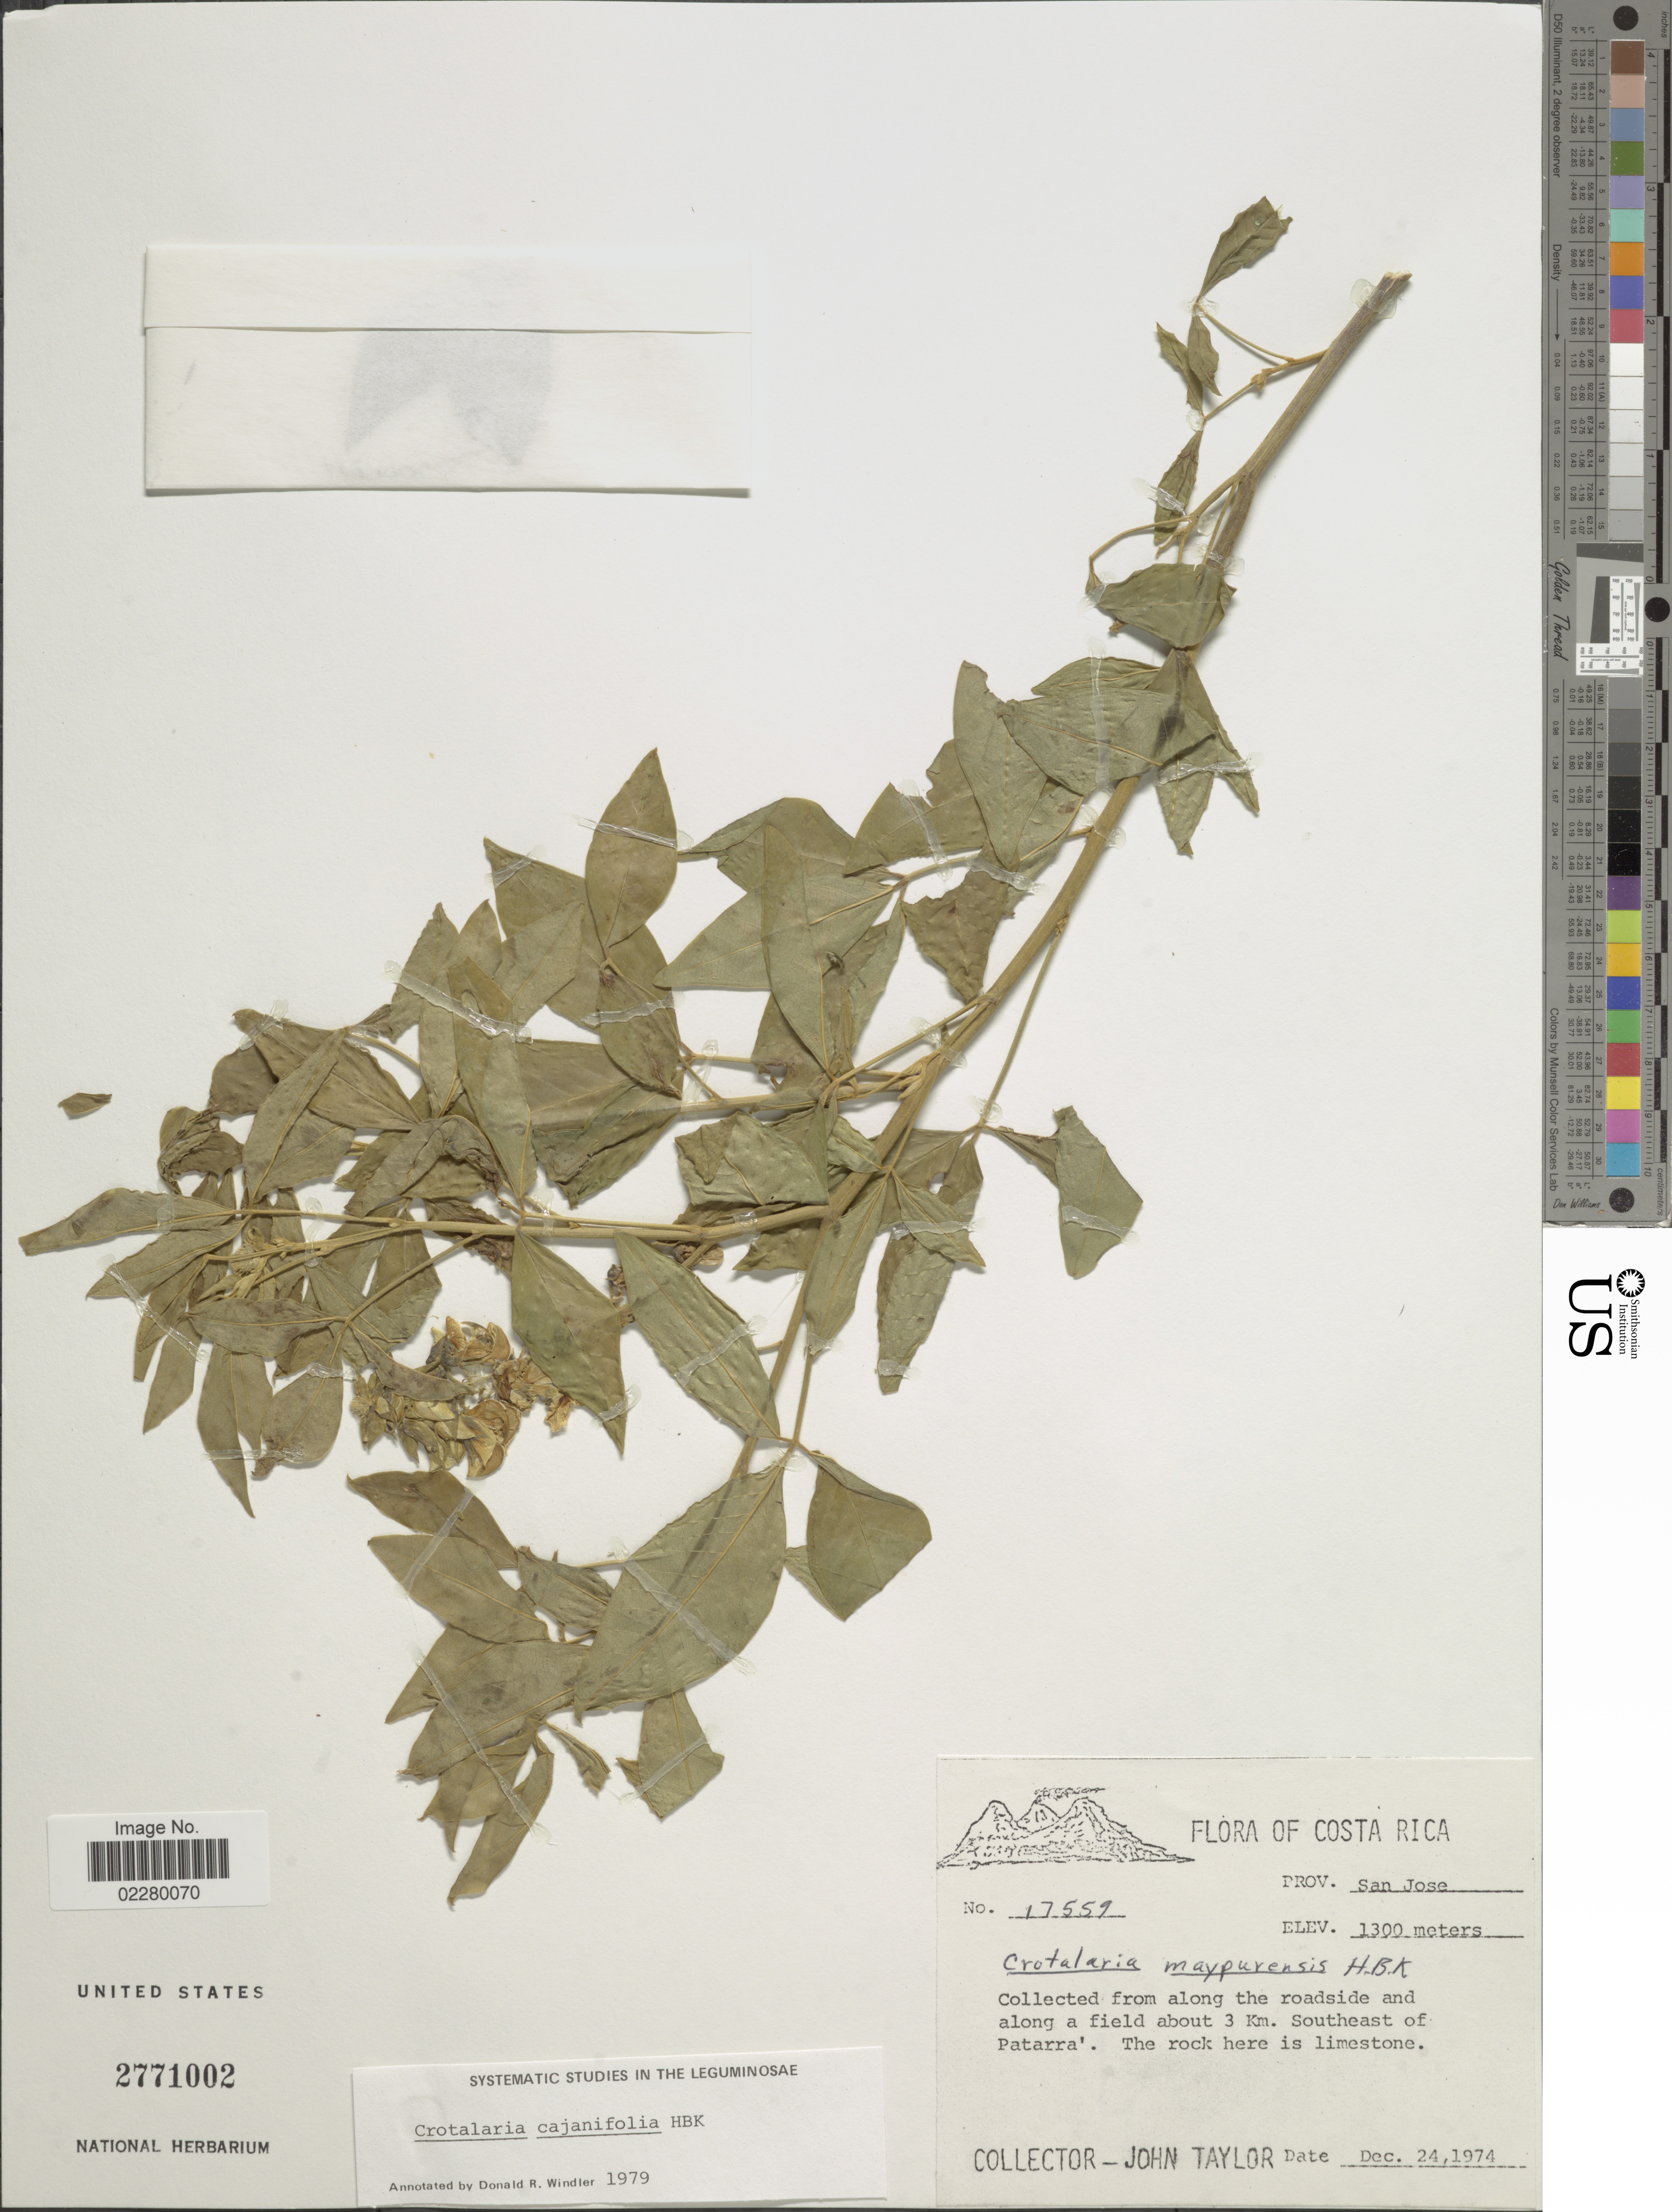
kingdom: Plantae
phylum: Tracheophyta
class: Magnoliopsida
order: Fabales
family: Fabaceae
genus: Crotalaria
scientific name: Crotalaria cajanifolia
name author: Kunth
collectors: J. Taylor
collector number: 17559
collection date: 1974-12-24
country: Costa Rica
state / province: San José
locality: Prov. San Jose. Collected from along the roadside and along a field about 3 Km. Southeast of Patarra.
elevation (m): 1300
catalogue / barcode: US 2771002